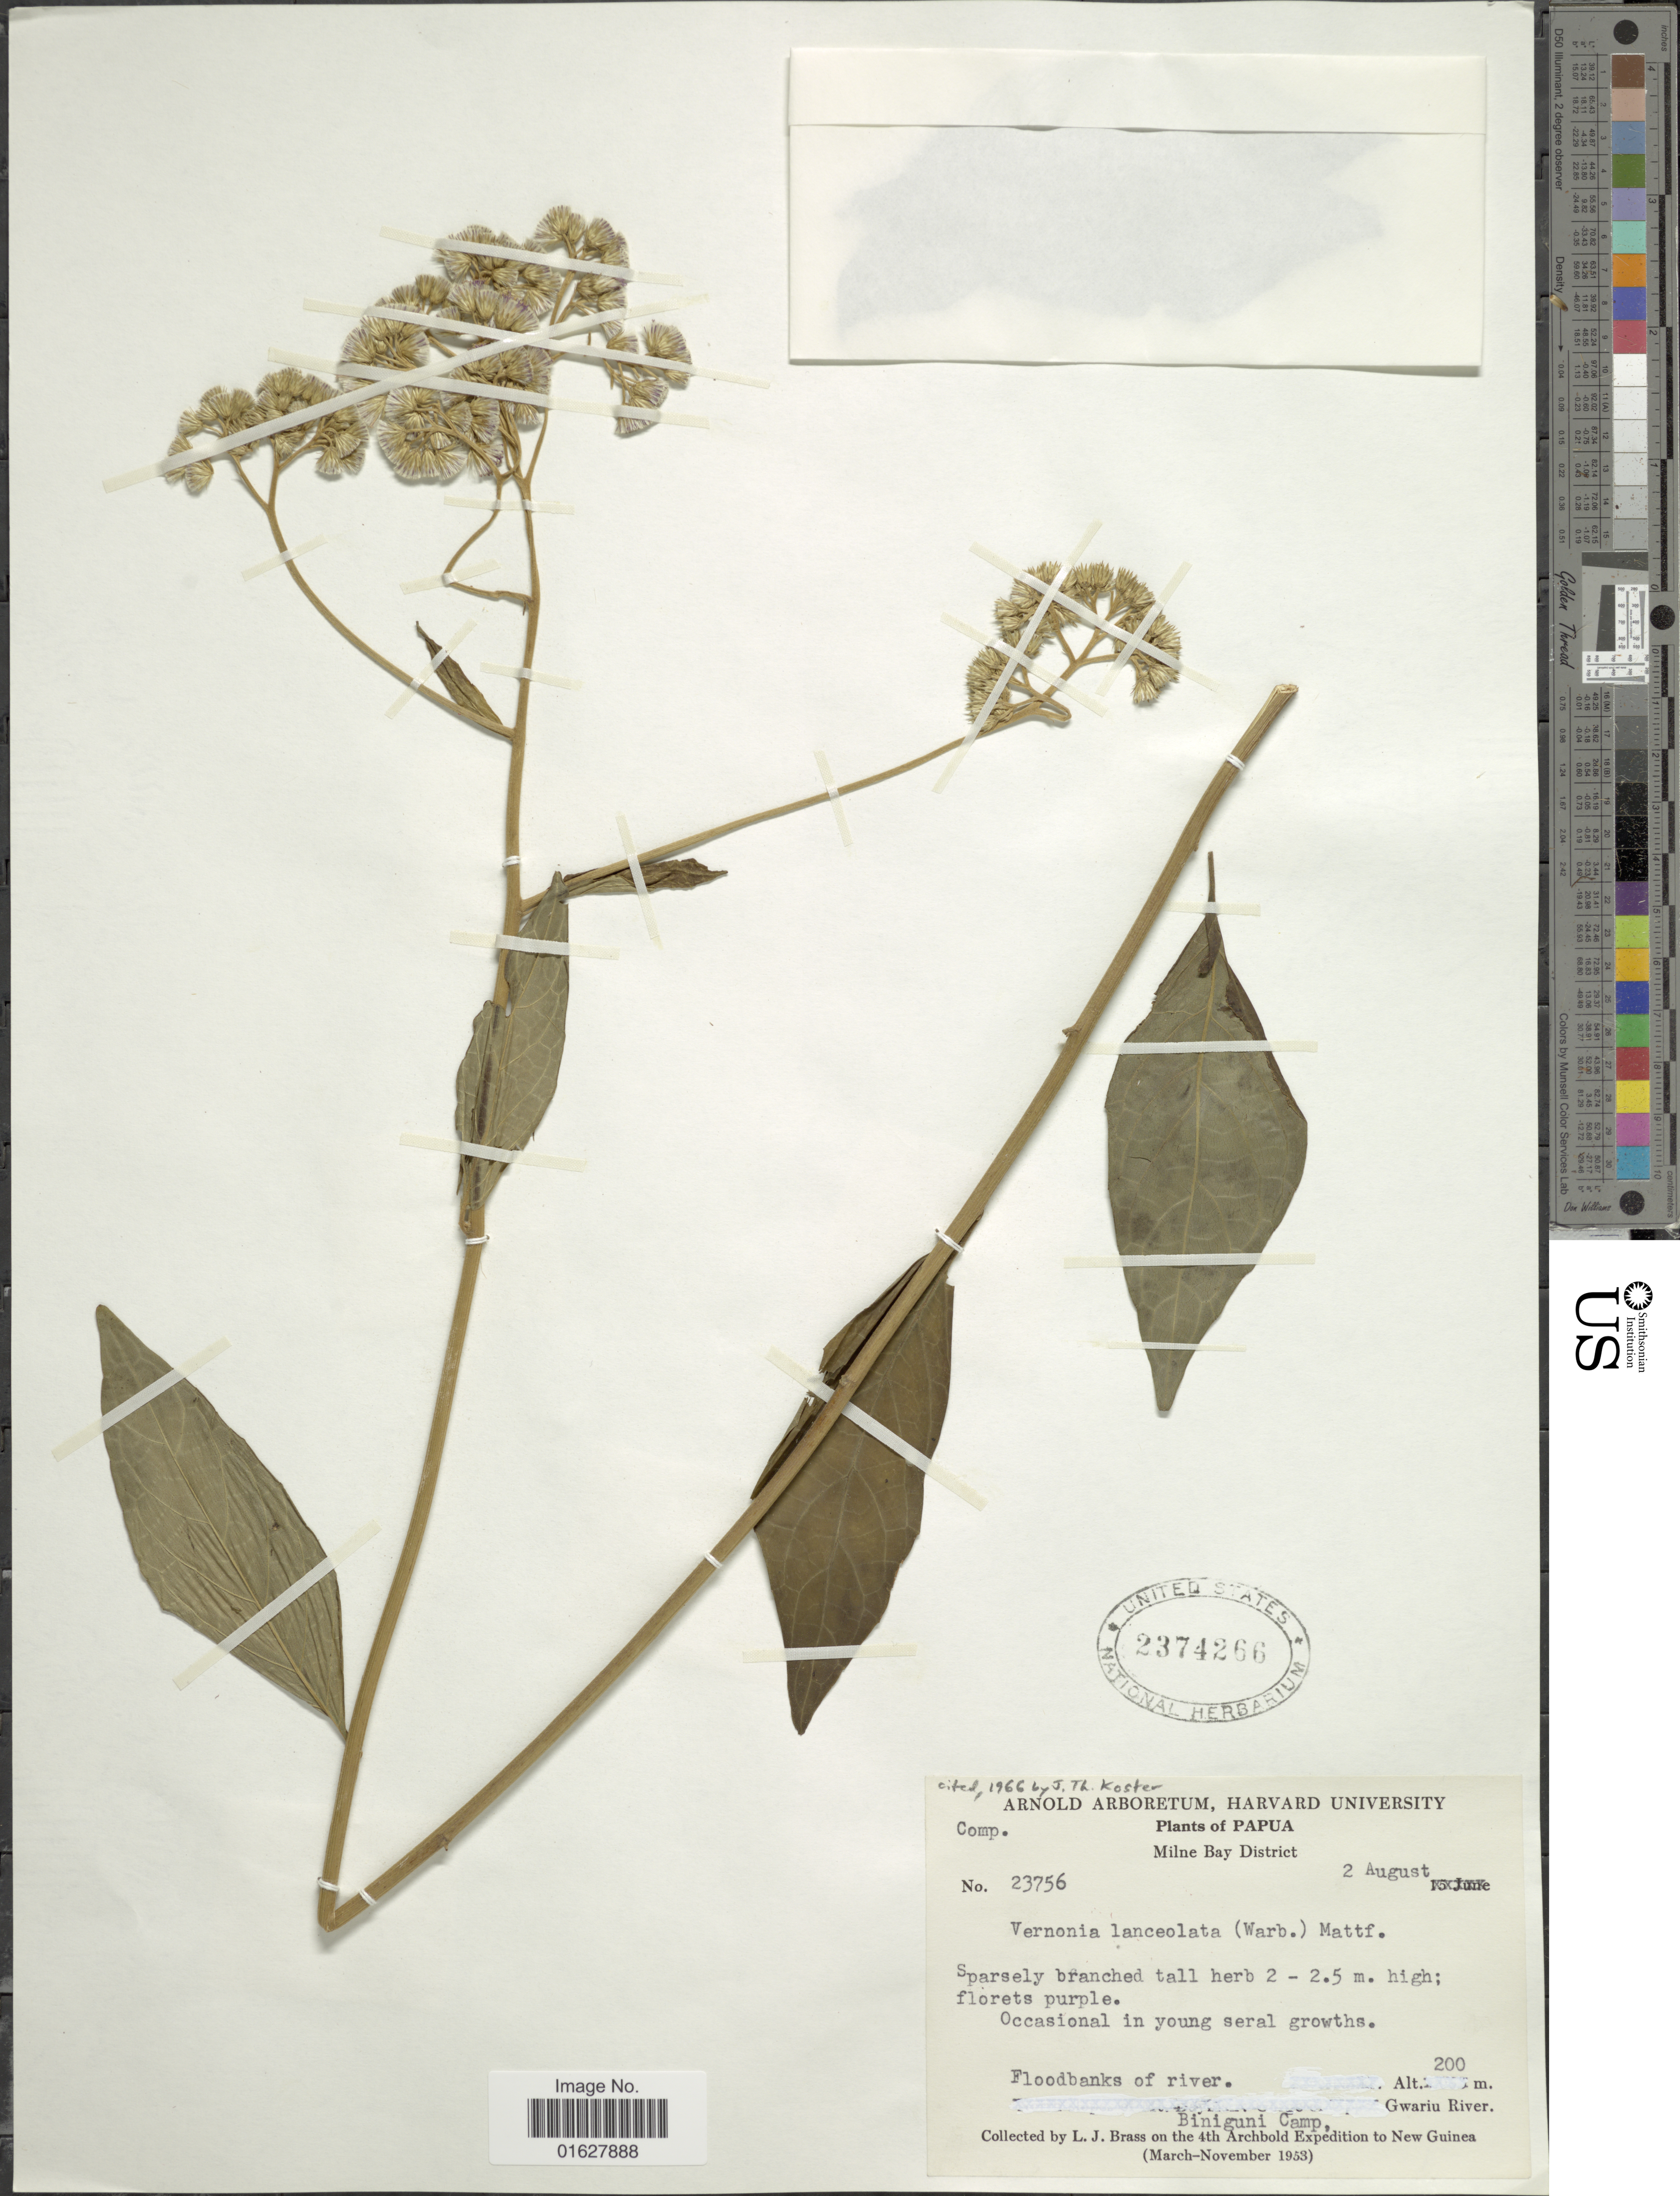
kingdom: Plantae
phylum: Tracheophyta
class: Magnoliopsida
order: Asterales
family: Asteraceae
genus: Vernonia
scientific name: Vernonia lanceolata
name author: (Warb.) Mattf.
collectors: L. J. Brass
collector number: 23756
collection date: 1953-08-02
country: Papua New Guinea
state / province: Milne Bay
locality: Papua. Milne Bay District. Floodbanks of river. Gwariu River. Biniguni Camp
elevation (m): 200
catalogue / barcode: US 2374266